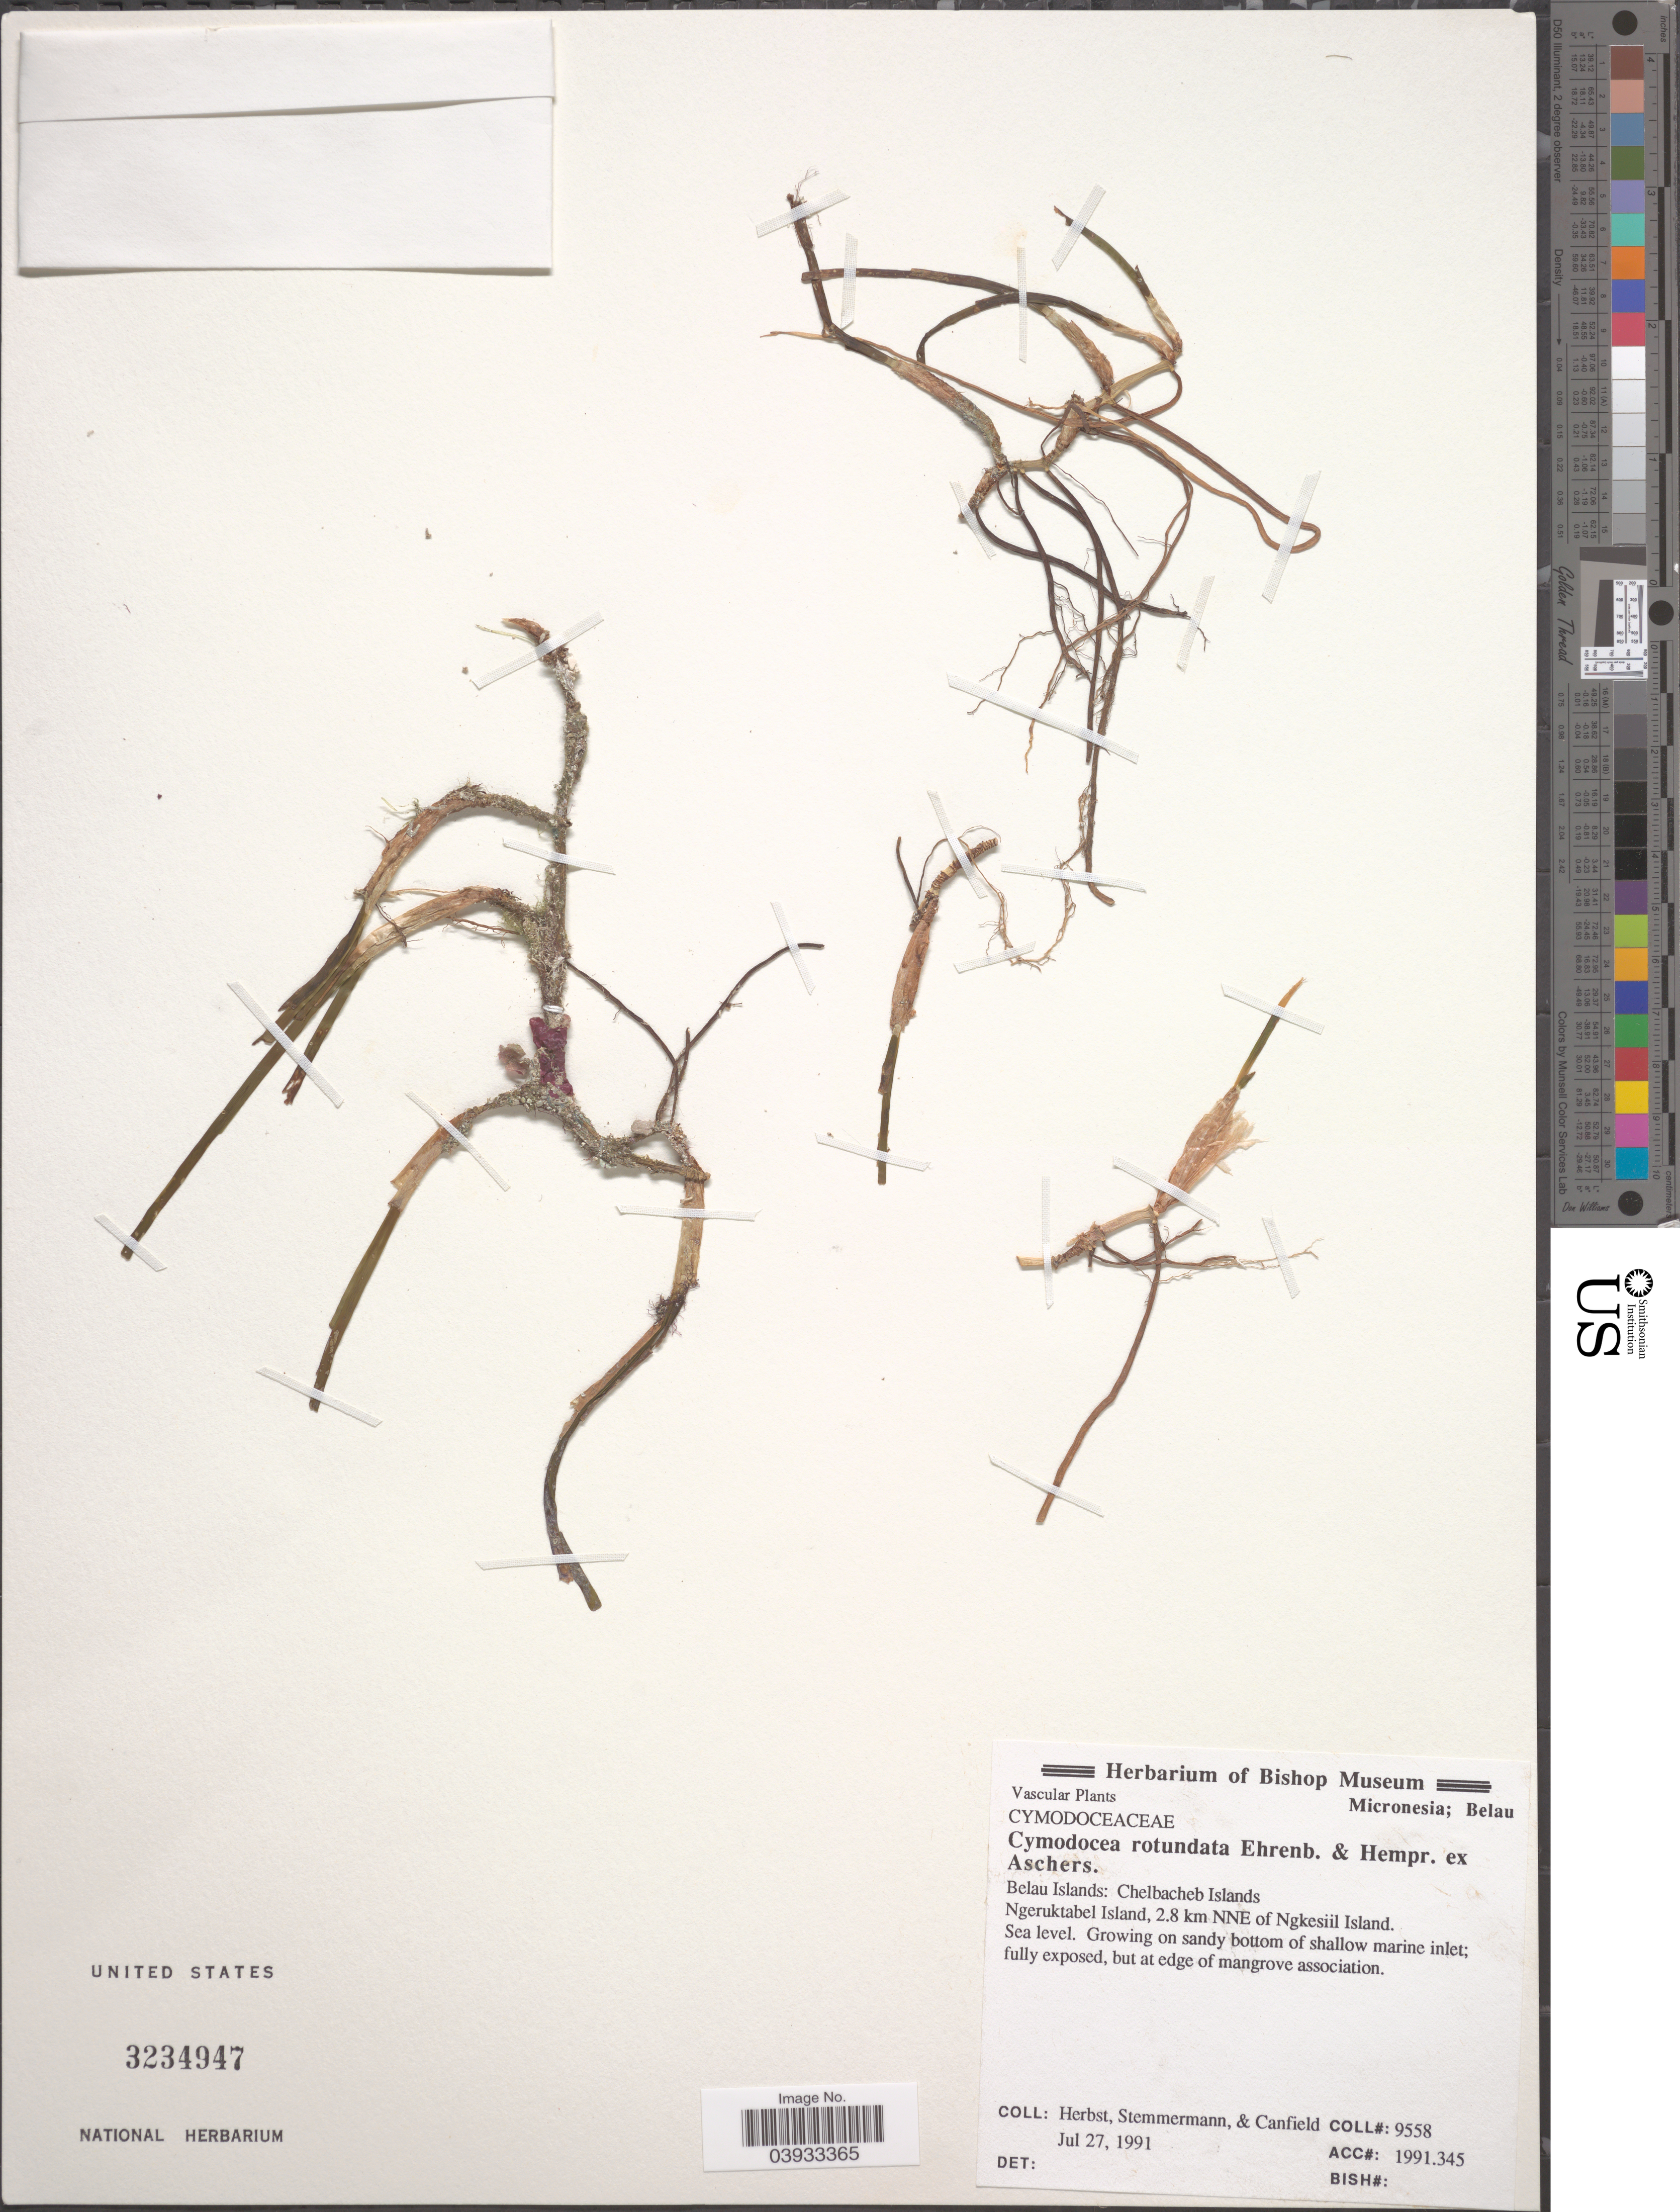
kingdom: Plantae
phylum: Tracheophyta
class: Liliopsida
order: Alismatales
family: Cymodoceaceae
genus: Cymodocea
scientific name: Cymodocea rotundata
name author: Asch. & Schweinf.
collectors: -. Herbst, -. Stemmermann & -. Canfield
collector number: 9558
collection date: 1991-07-27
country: Palau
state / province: Koror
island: Ngeruktabel [Urukthapel]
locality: Micronesia. Belau Islands: Chelbacheb Islands. Ngeruktabel Island, 2.8 km NNE of Ngkesiil Island.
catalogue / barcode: US 3234947